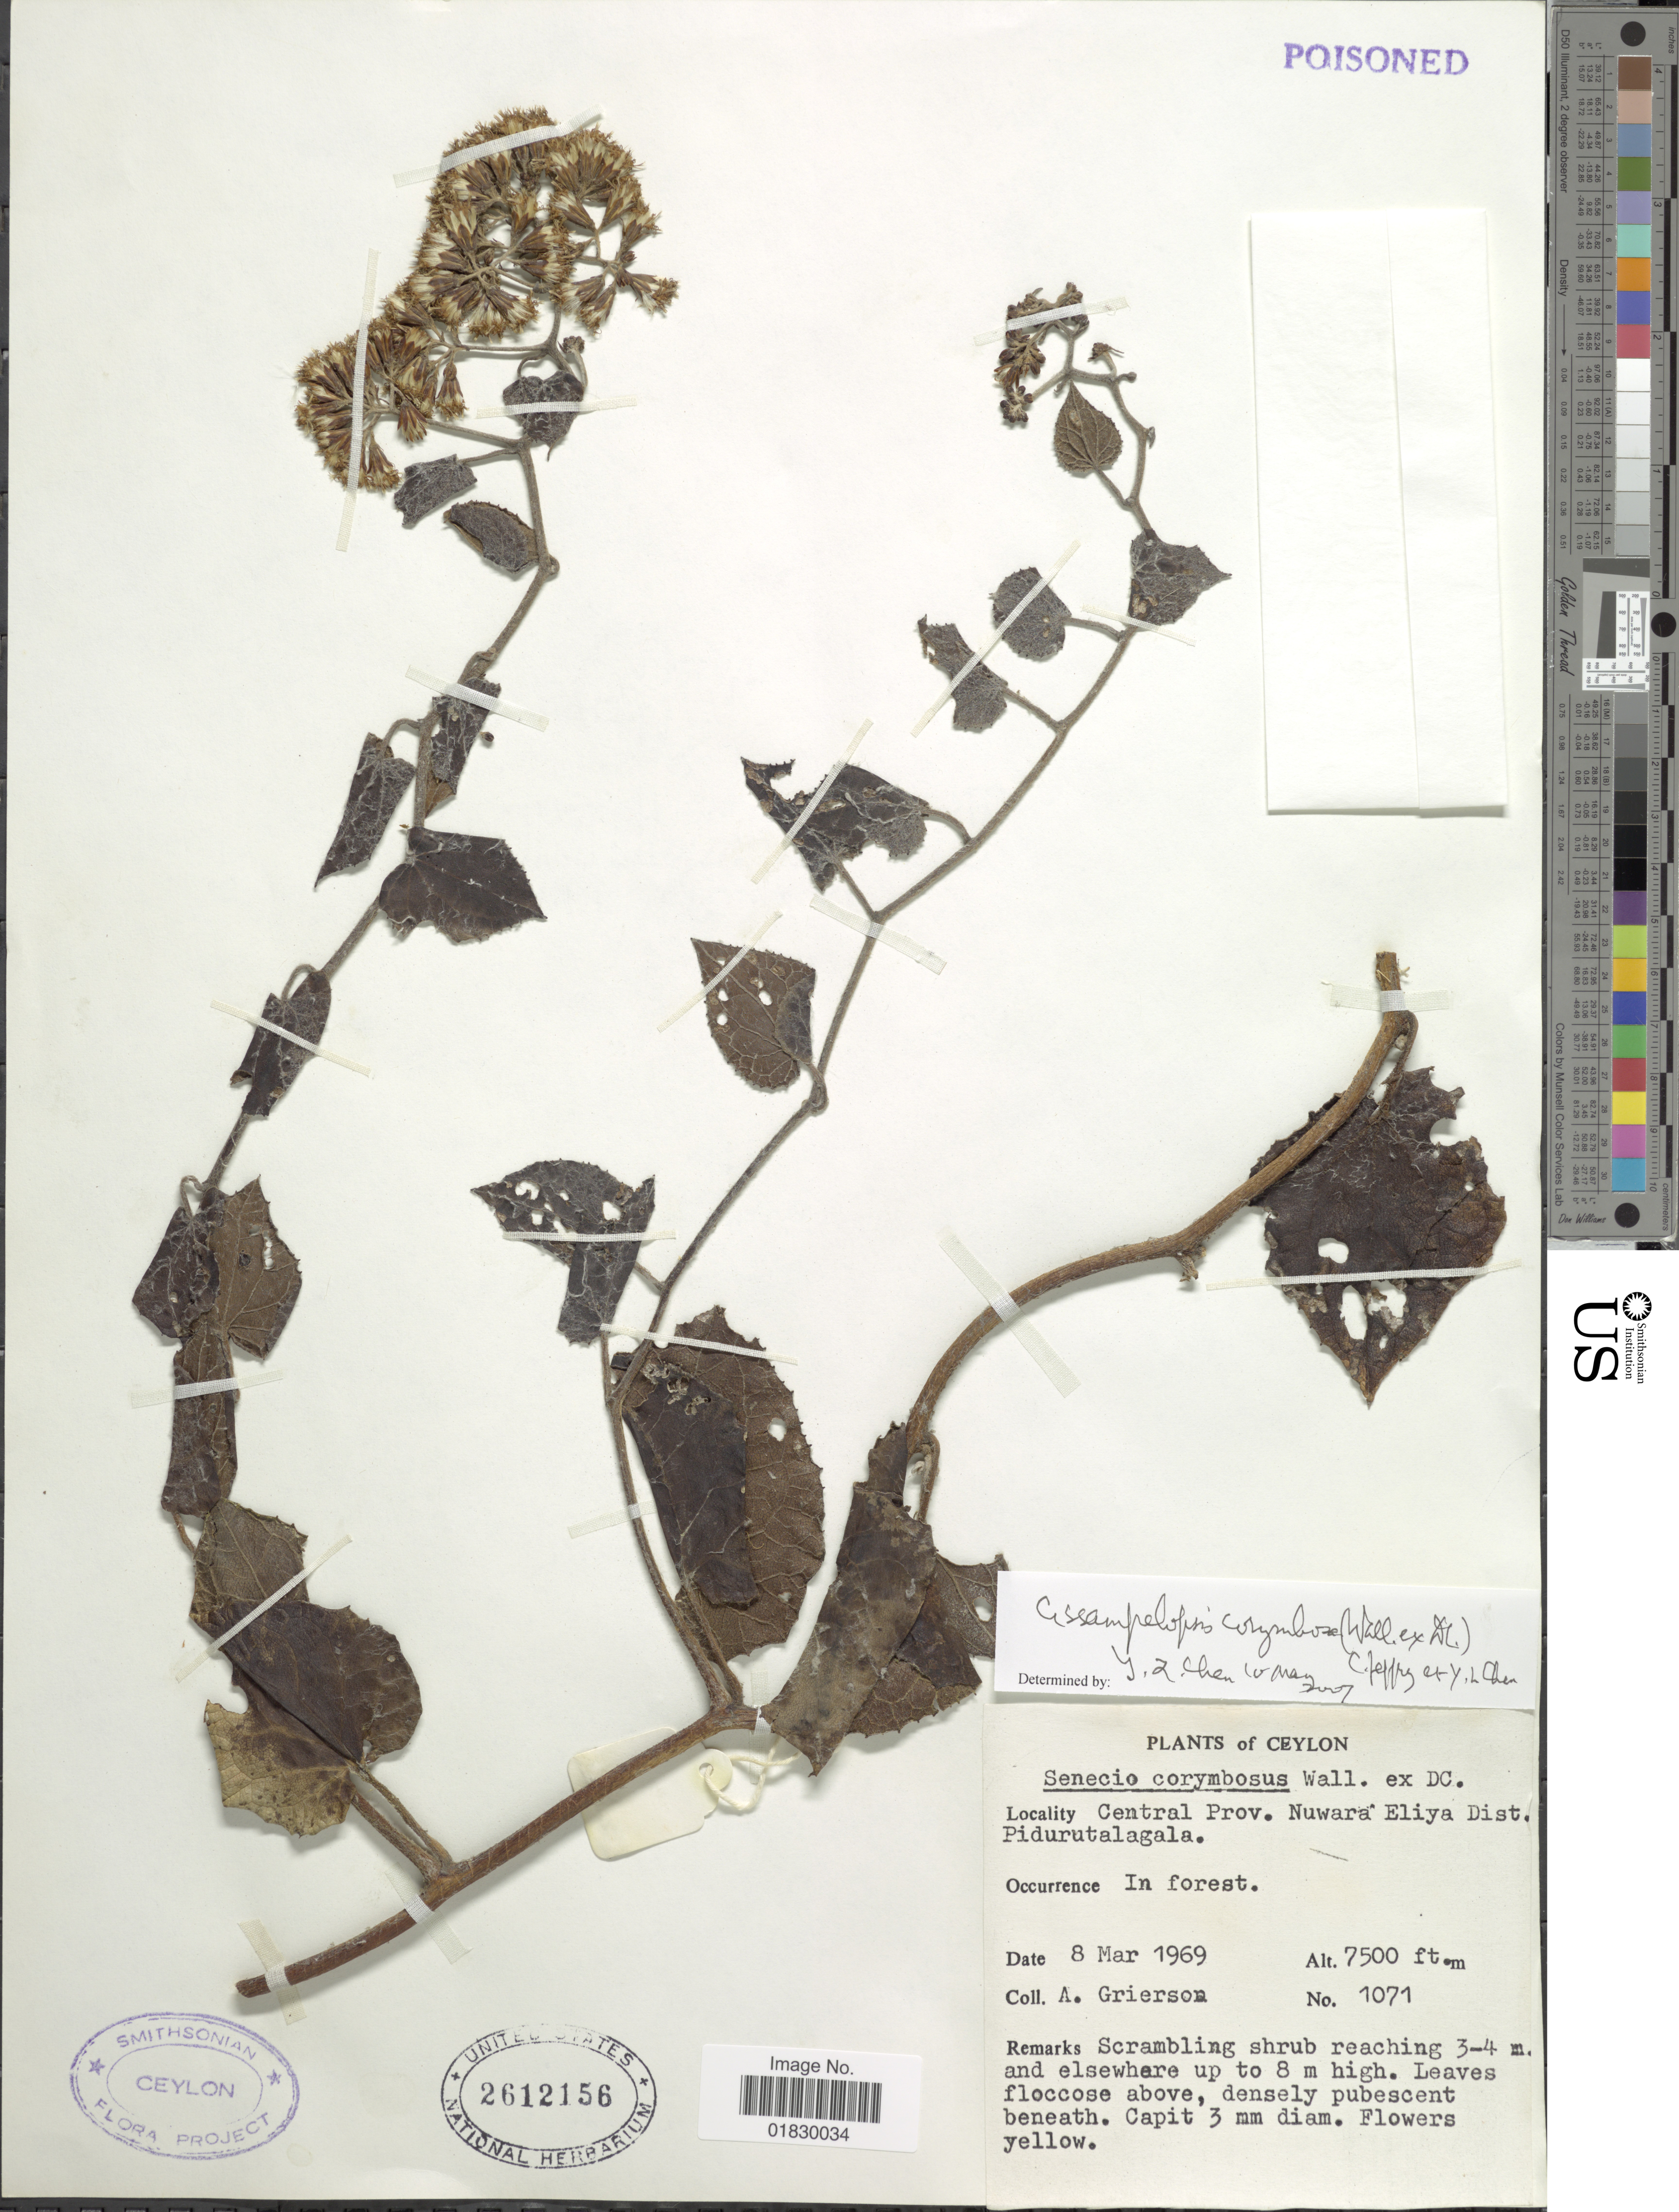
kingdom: Plantae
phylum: Tracheophyta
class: Magnoliopsida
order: Asterales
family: Asteraceae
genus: Cissampelopsis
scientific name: Cissampelopsis corymbosa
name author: (Wall. ex DC.) C. Jeffrey & Y.L. Chen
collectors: A. Grierson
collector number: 1071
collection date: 1969-03-08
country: Sri Lanka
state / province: Central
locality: Ceylon, Central Prov. Nuwara Eliya Dist., Pidurutalagala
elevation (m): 2286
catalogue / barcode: US 2612156